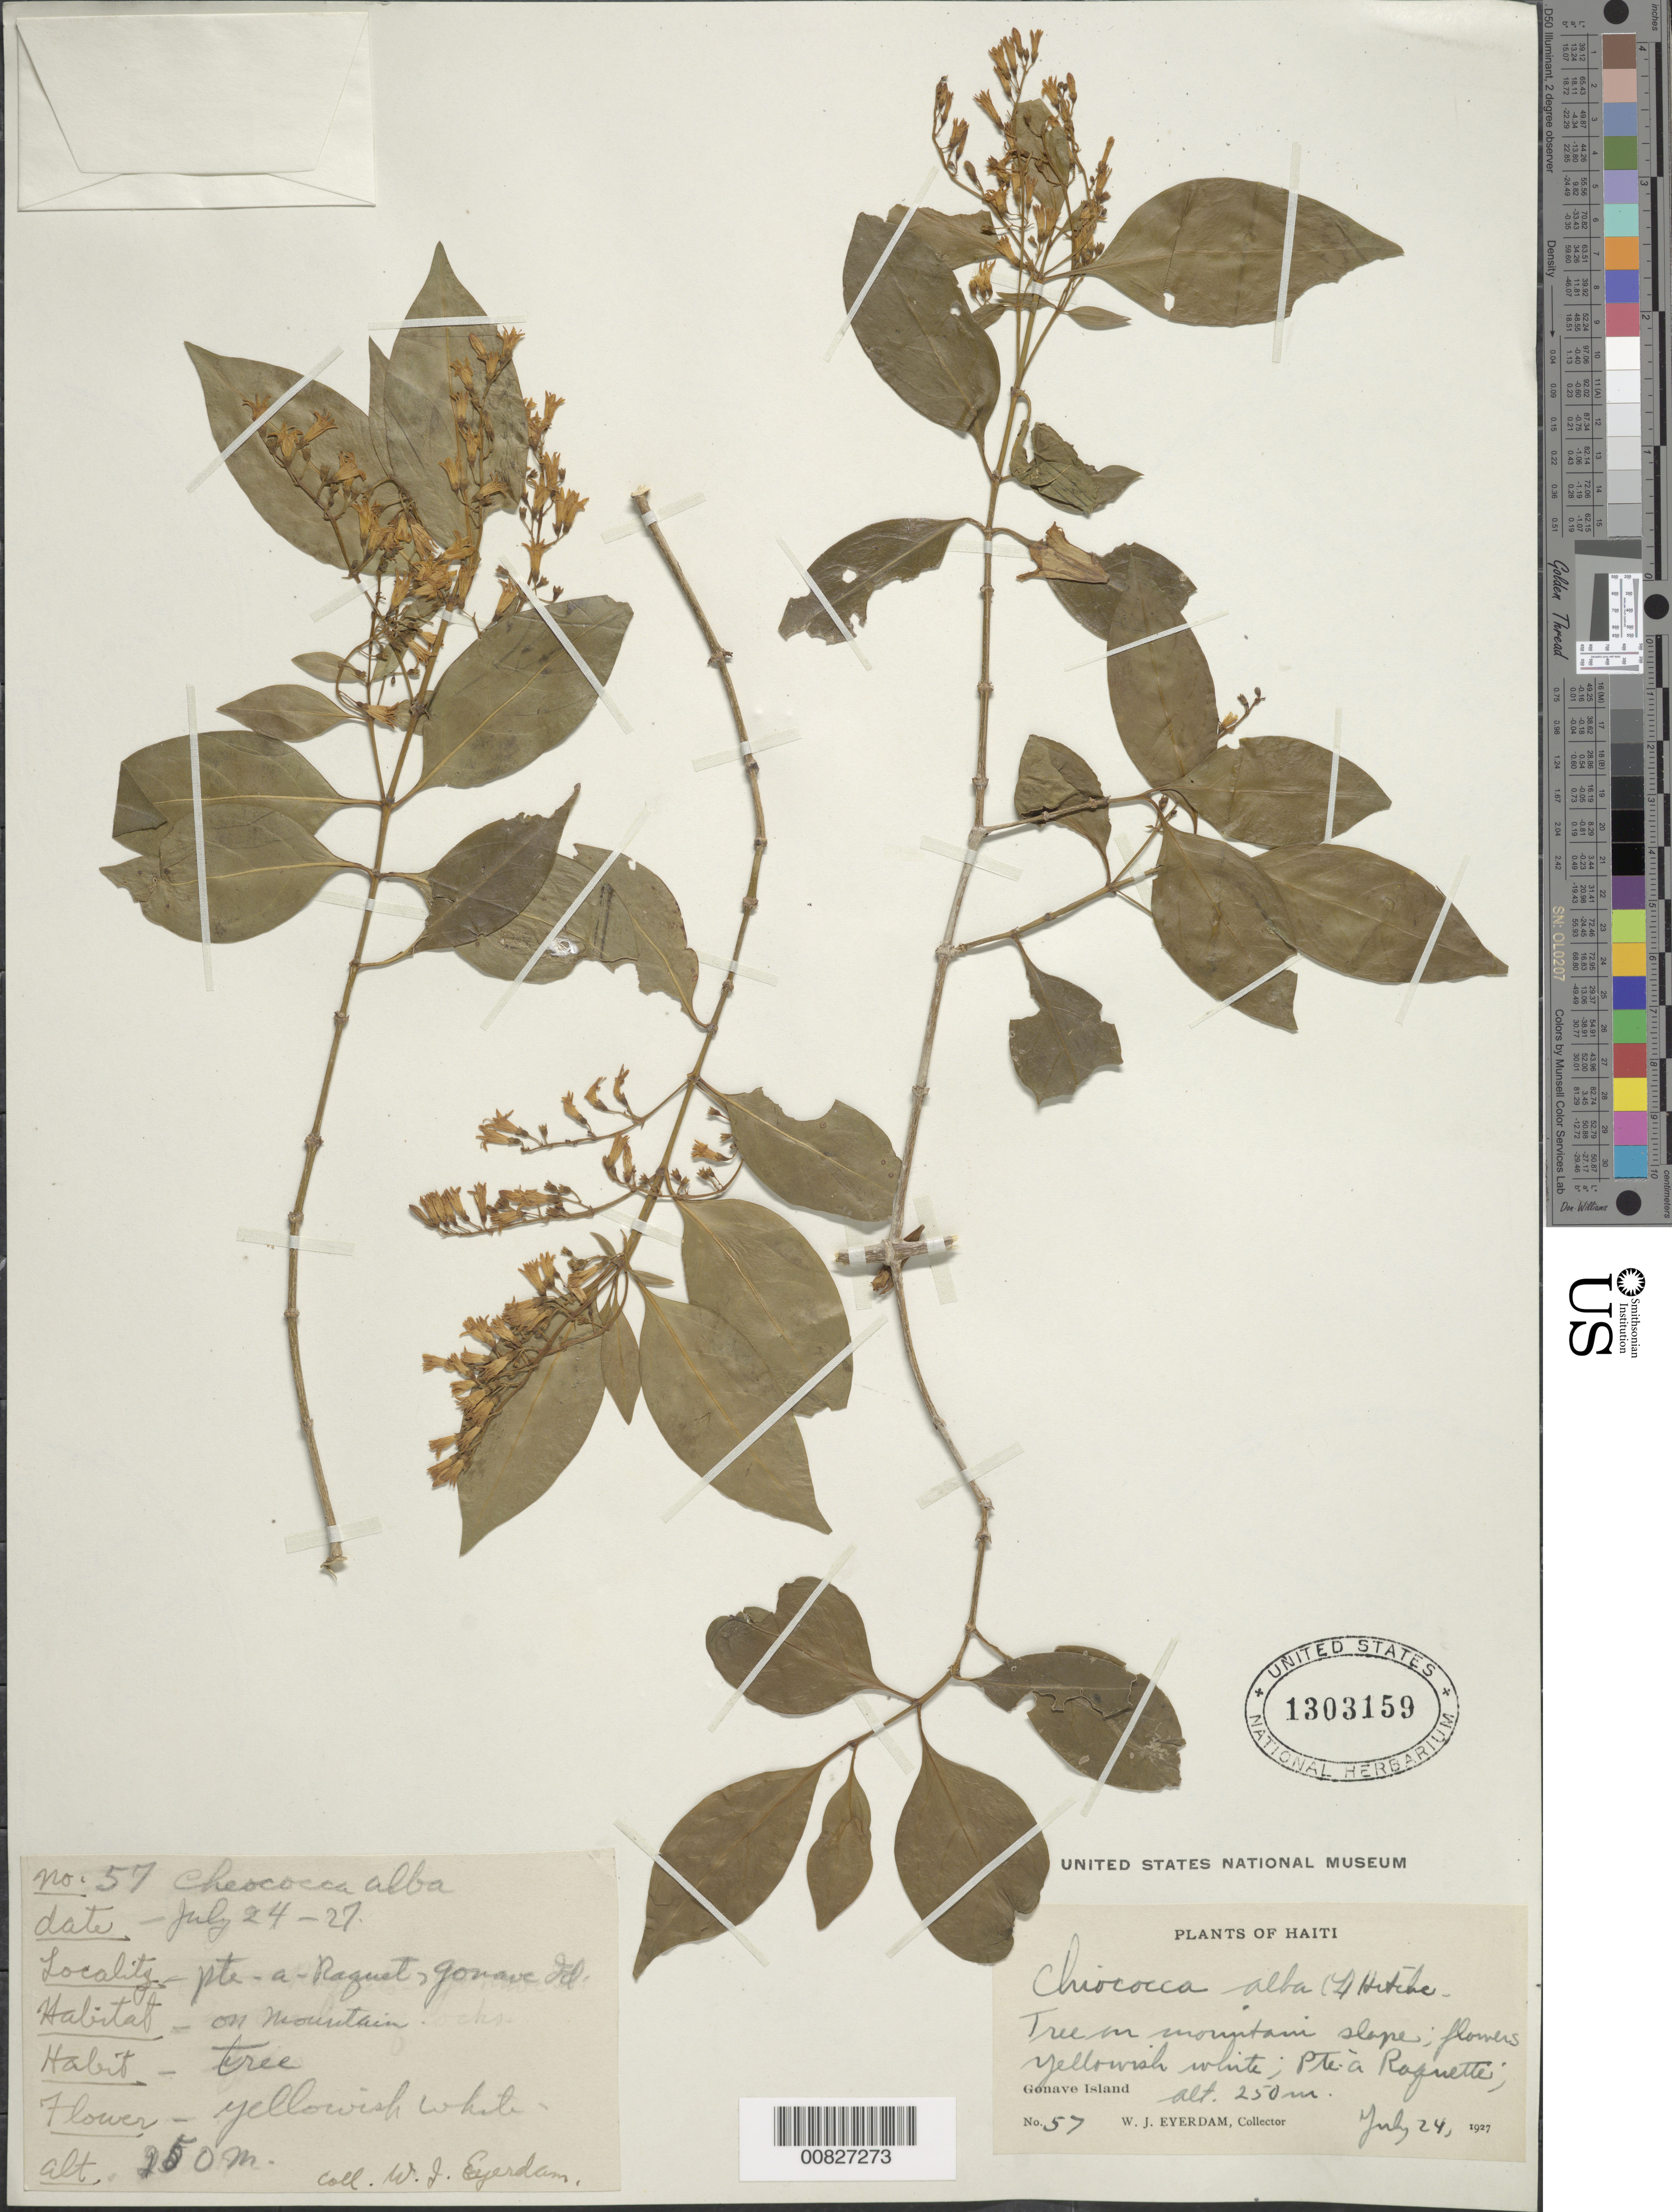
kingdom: Plantae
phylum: Tracheophyta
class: Magnoliopsida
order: Gentianales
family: Rubiaceae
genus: Chiococca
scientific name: Chiococca alba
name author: (L.) Hitchc.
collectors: W. J. Eyerdam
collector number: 57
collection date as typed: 24 Jul 1927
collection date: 1927-07-24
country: Haiti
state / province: Ouest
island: Île de la Gonâve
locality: Pte. À Raquette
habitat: Mountain slope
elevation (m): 250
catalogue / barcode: US 1303159